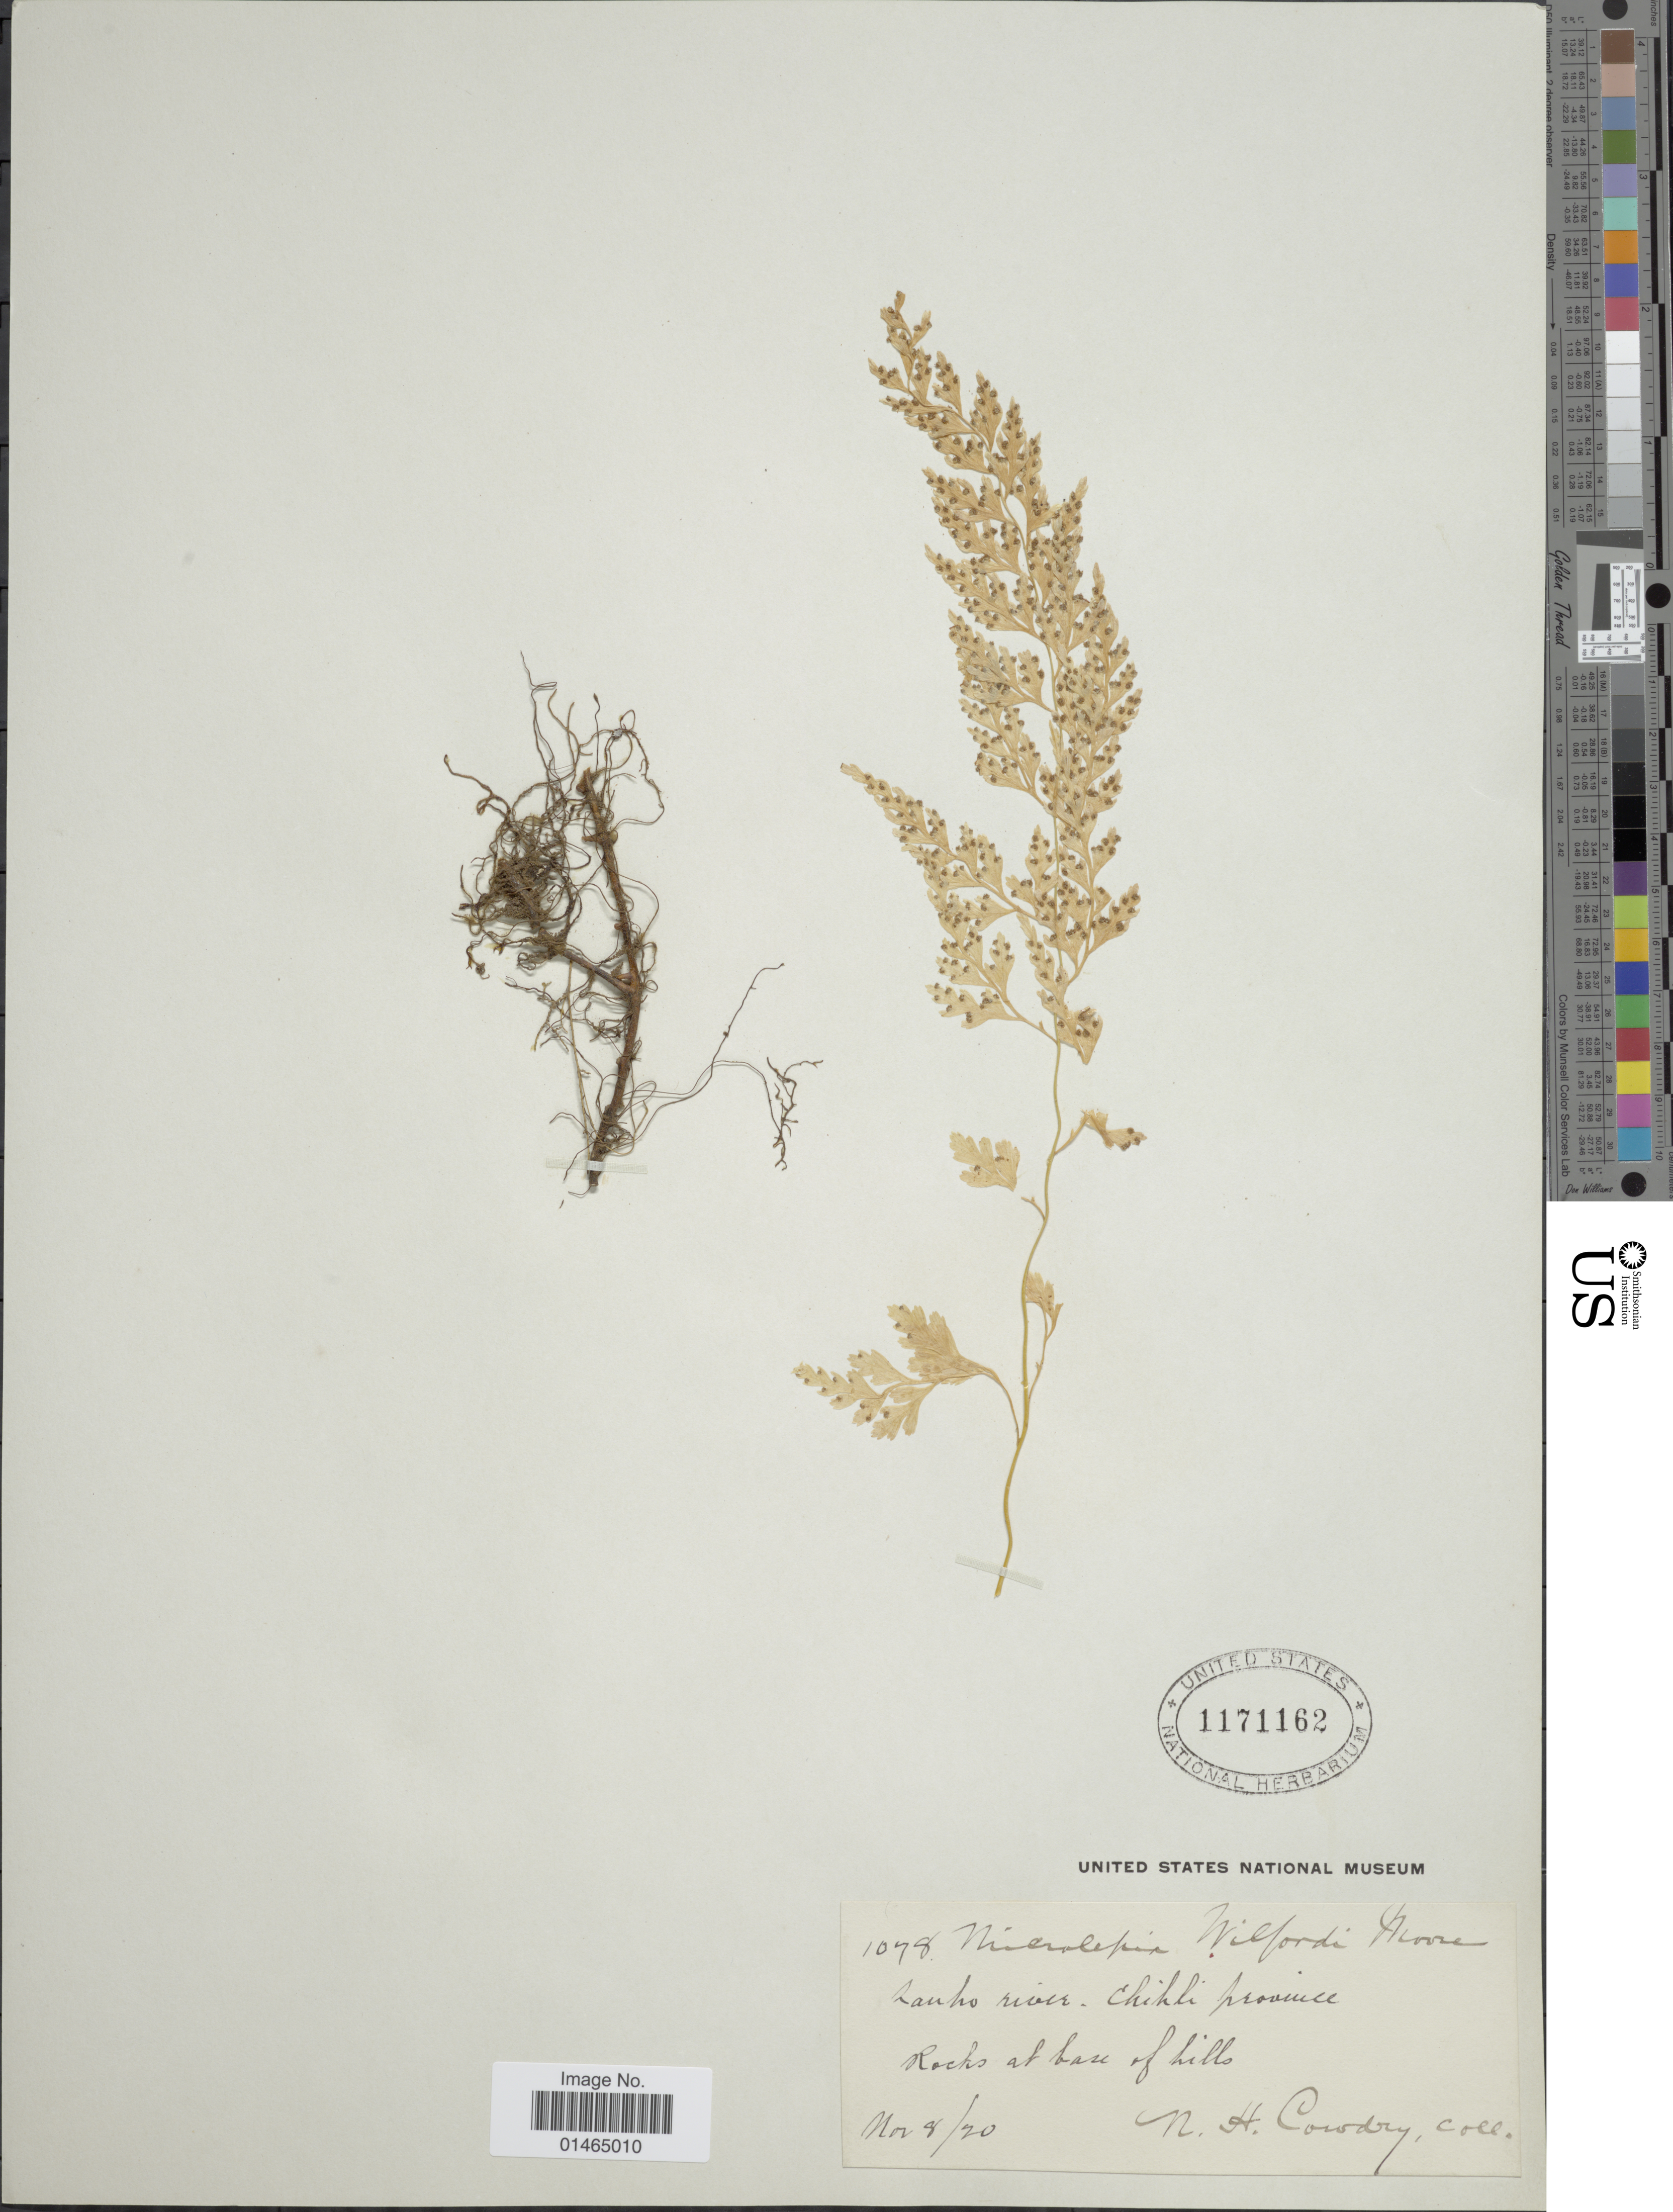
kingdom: Plantae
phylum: Tracheophyta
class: Polypodiopsida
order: Polypodiales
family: Dennstaedtiaceae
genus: Dennstaedtia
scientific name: Dennstaedtia wilfordii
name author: (T. Moore) Christ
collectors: N. H. Cowdry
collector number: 1078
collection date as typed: Transcribed d/m/y: 8/11/20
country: China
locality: Rancho river, Chihli province. Rocks at base of hills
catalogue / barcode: US 1171162